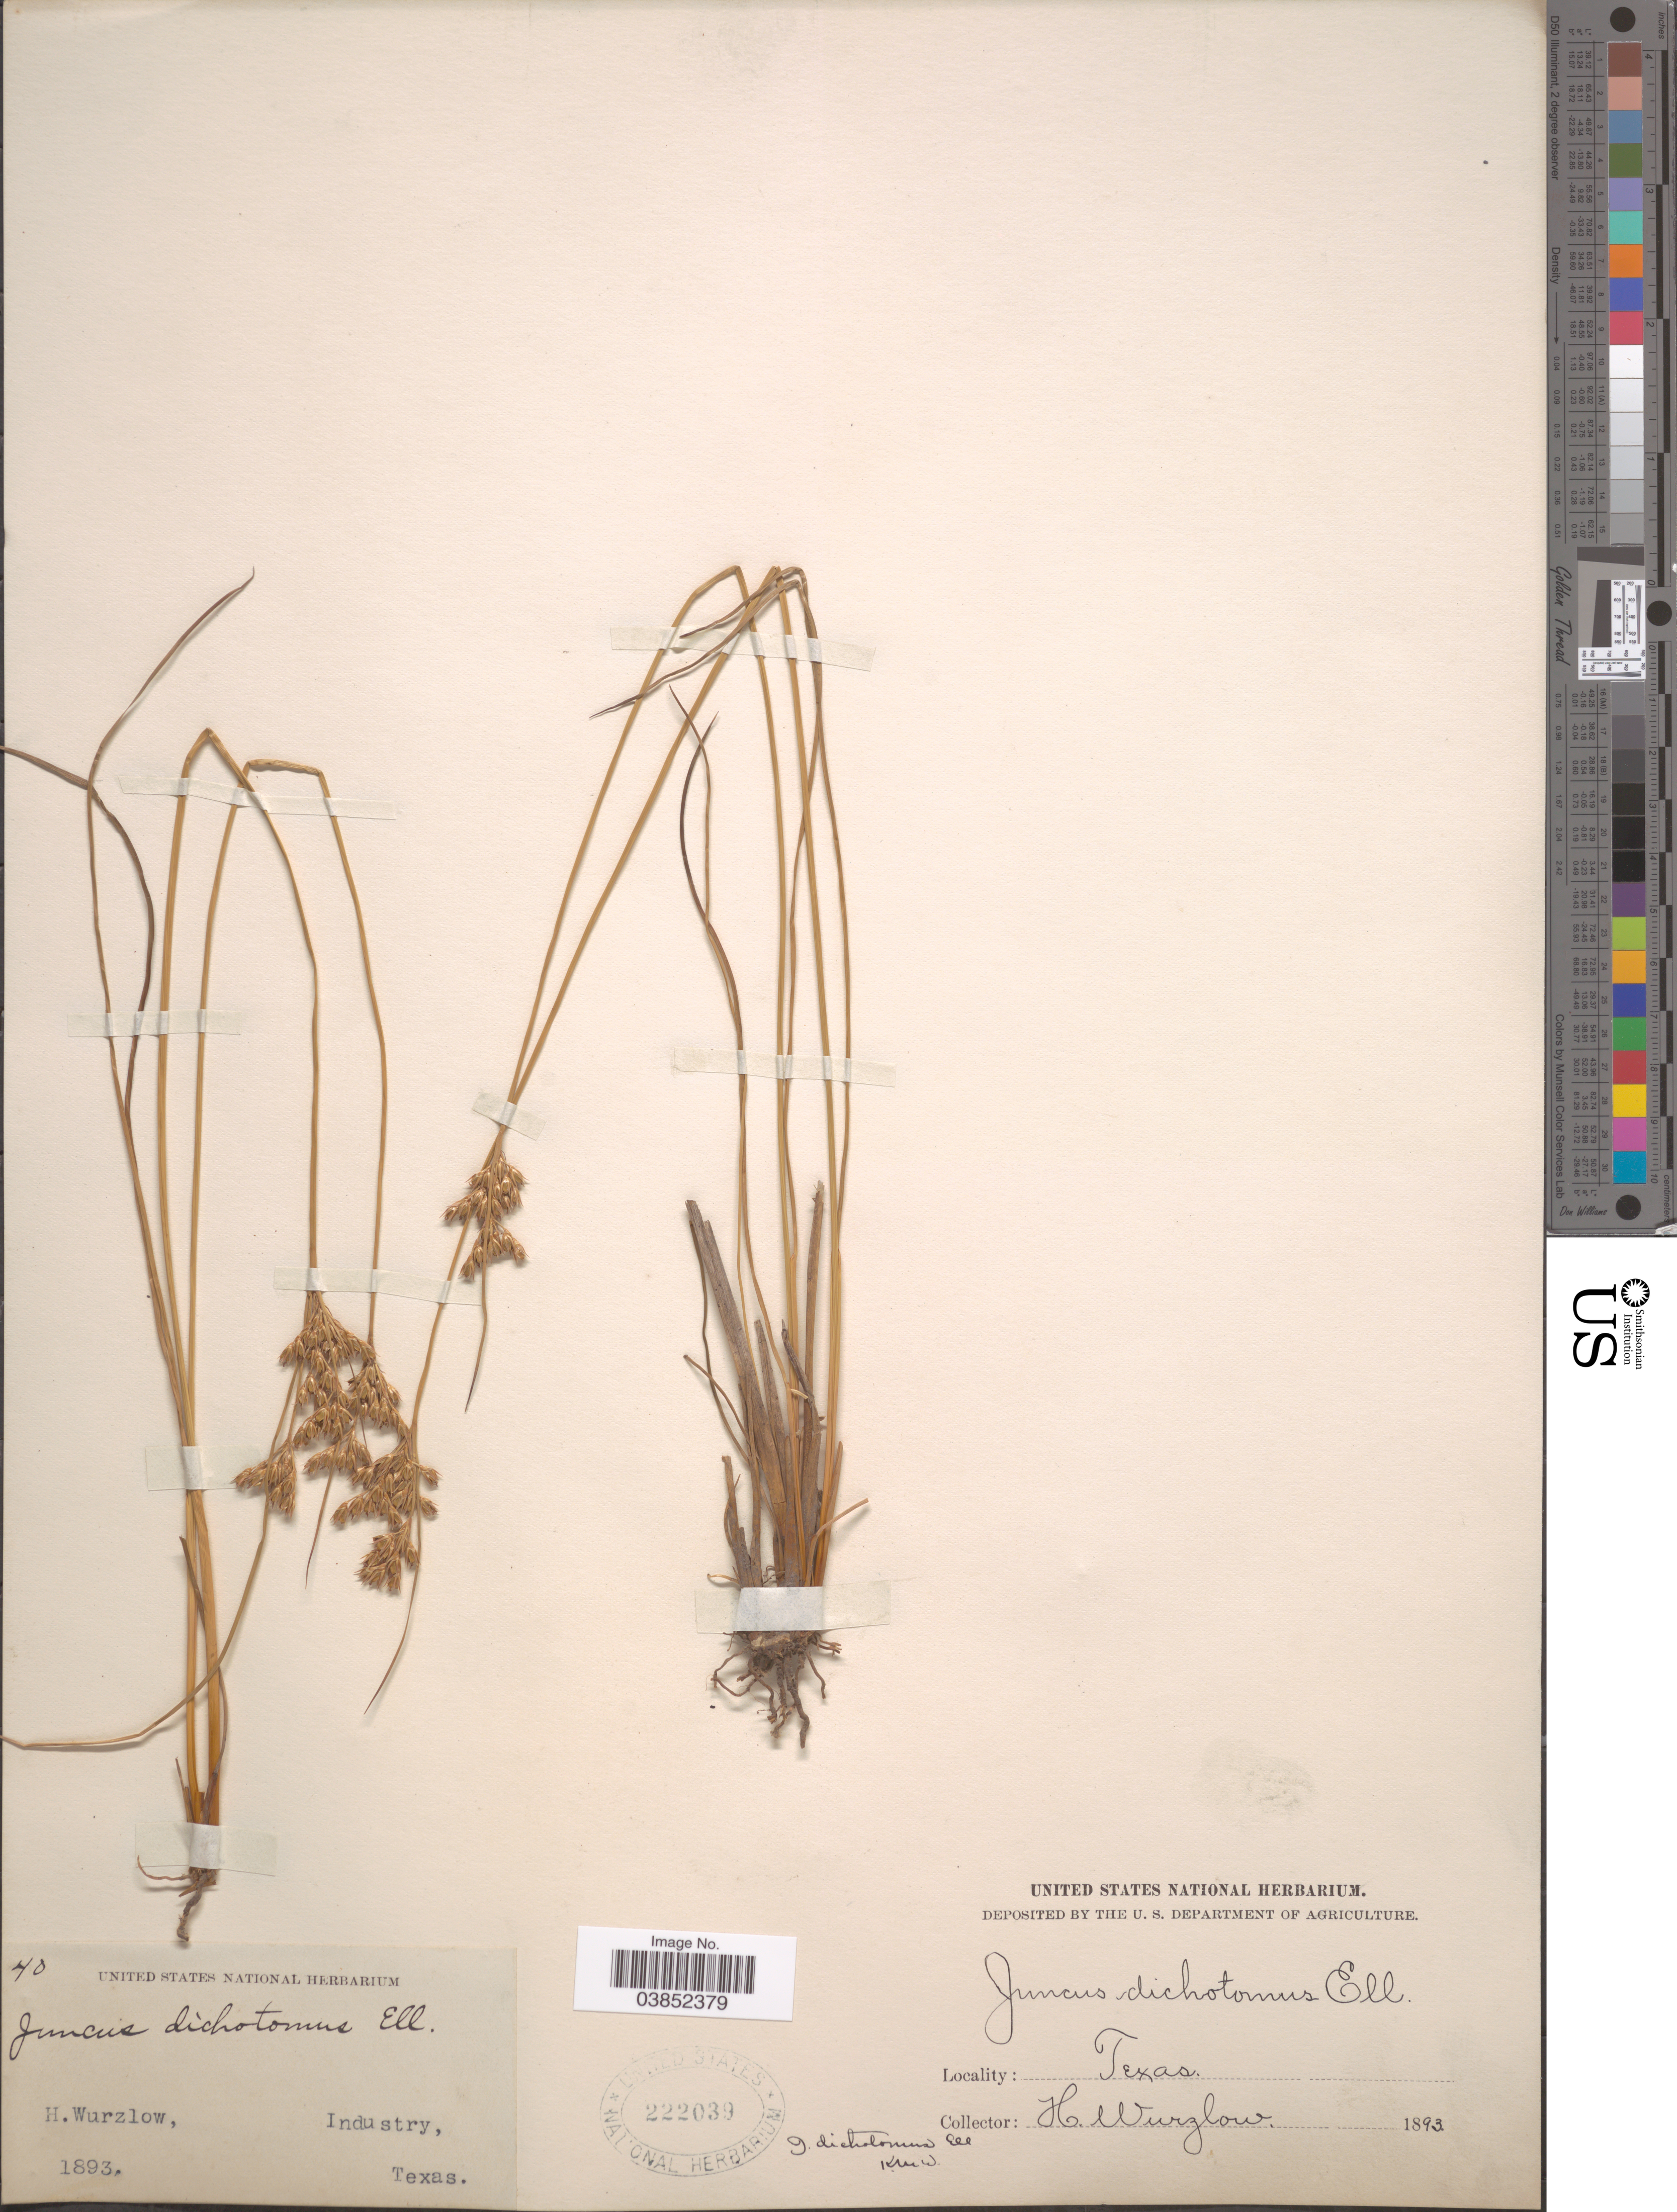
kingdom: Plantae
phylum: Tracheophyta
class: Liliopsida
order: Poales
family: Juncaceae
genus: Juncus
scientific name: Juncus dichotomus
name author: Elliott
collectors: H. Wurzlow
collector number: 40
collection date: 1893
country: United States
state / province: Texas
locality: Industry.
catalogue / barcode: US 222039